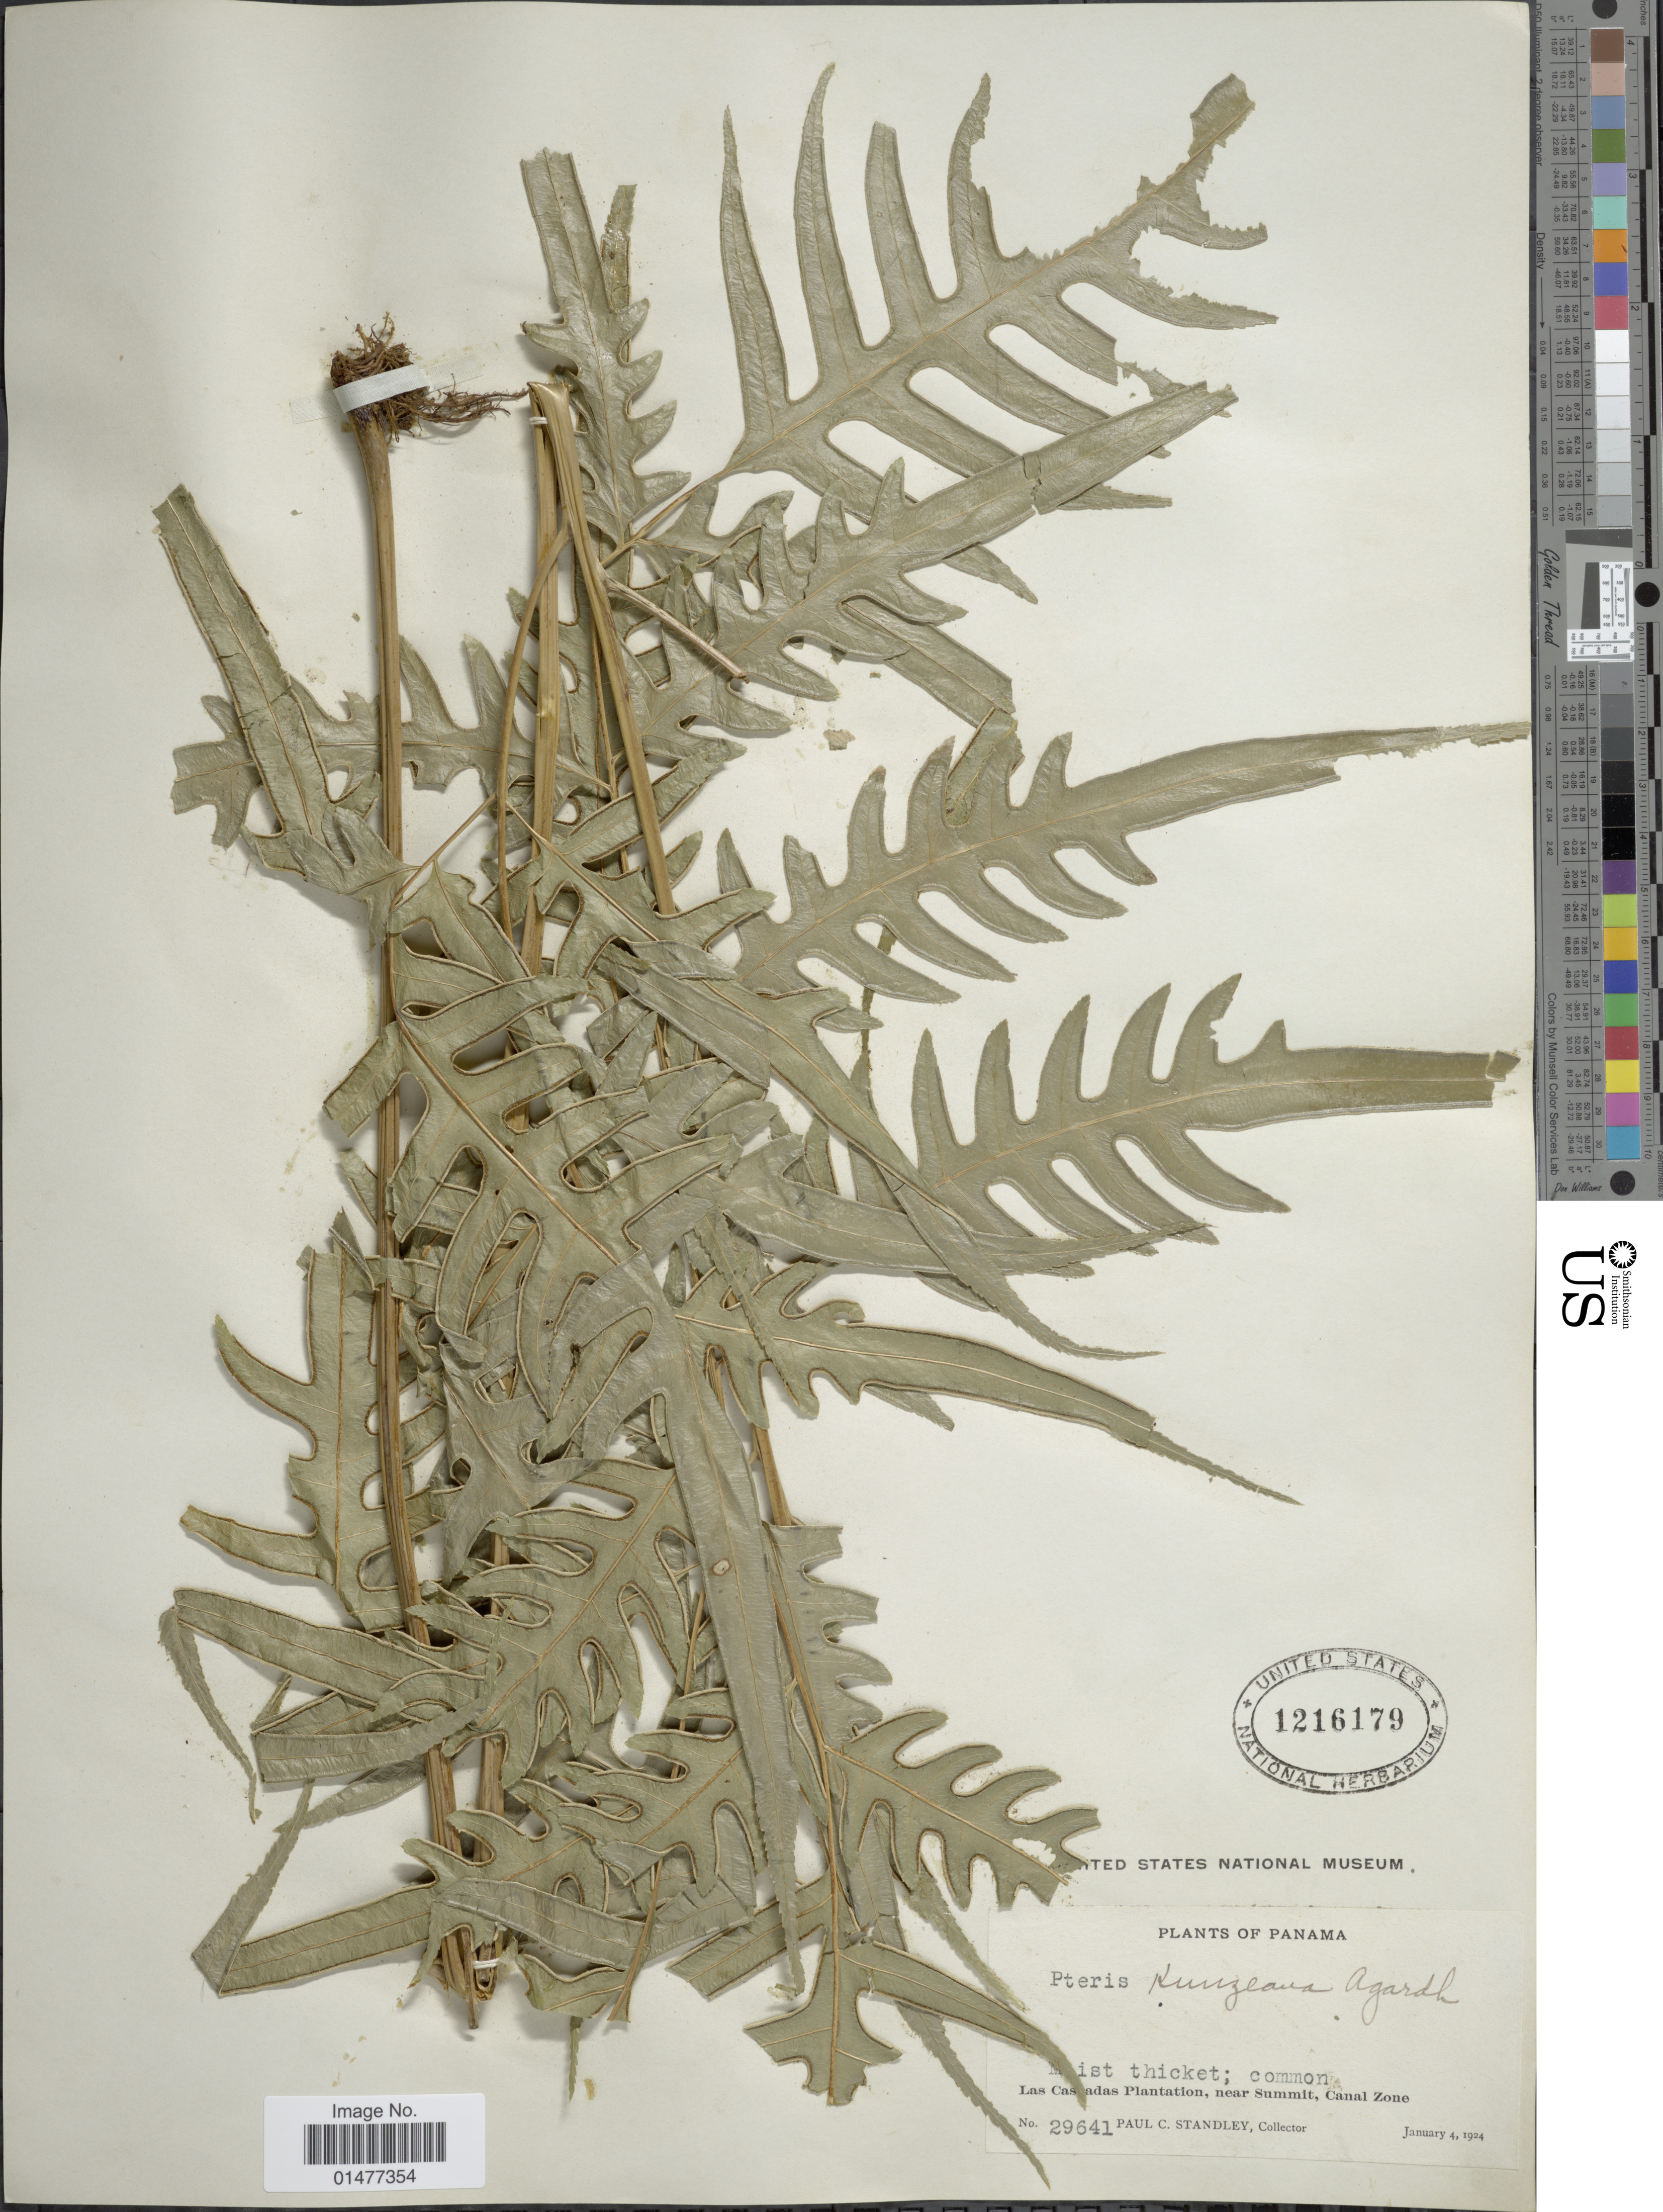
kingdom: Plantae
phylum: Tracheophyta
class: Polypodiopsida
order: Polypodiales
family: Pteridaceae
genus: Pteris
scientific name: Pteris altissima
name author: Poir.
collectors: P. C. Standley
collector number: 29641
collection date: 1924-01-04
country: Panama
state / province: Colón / Panamá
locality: Plants of Panama, Las Cascadas Plantation, near summit, Canal Zone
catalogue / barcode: US 1216179